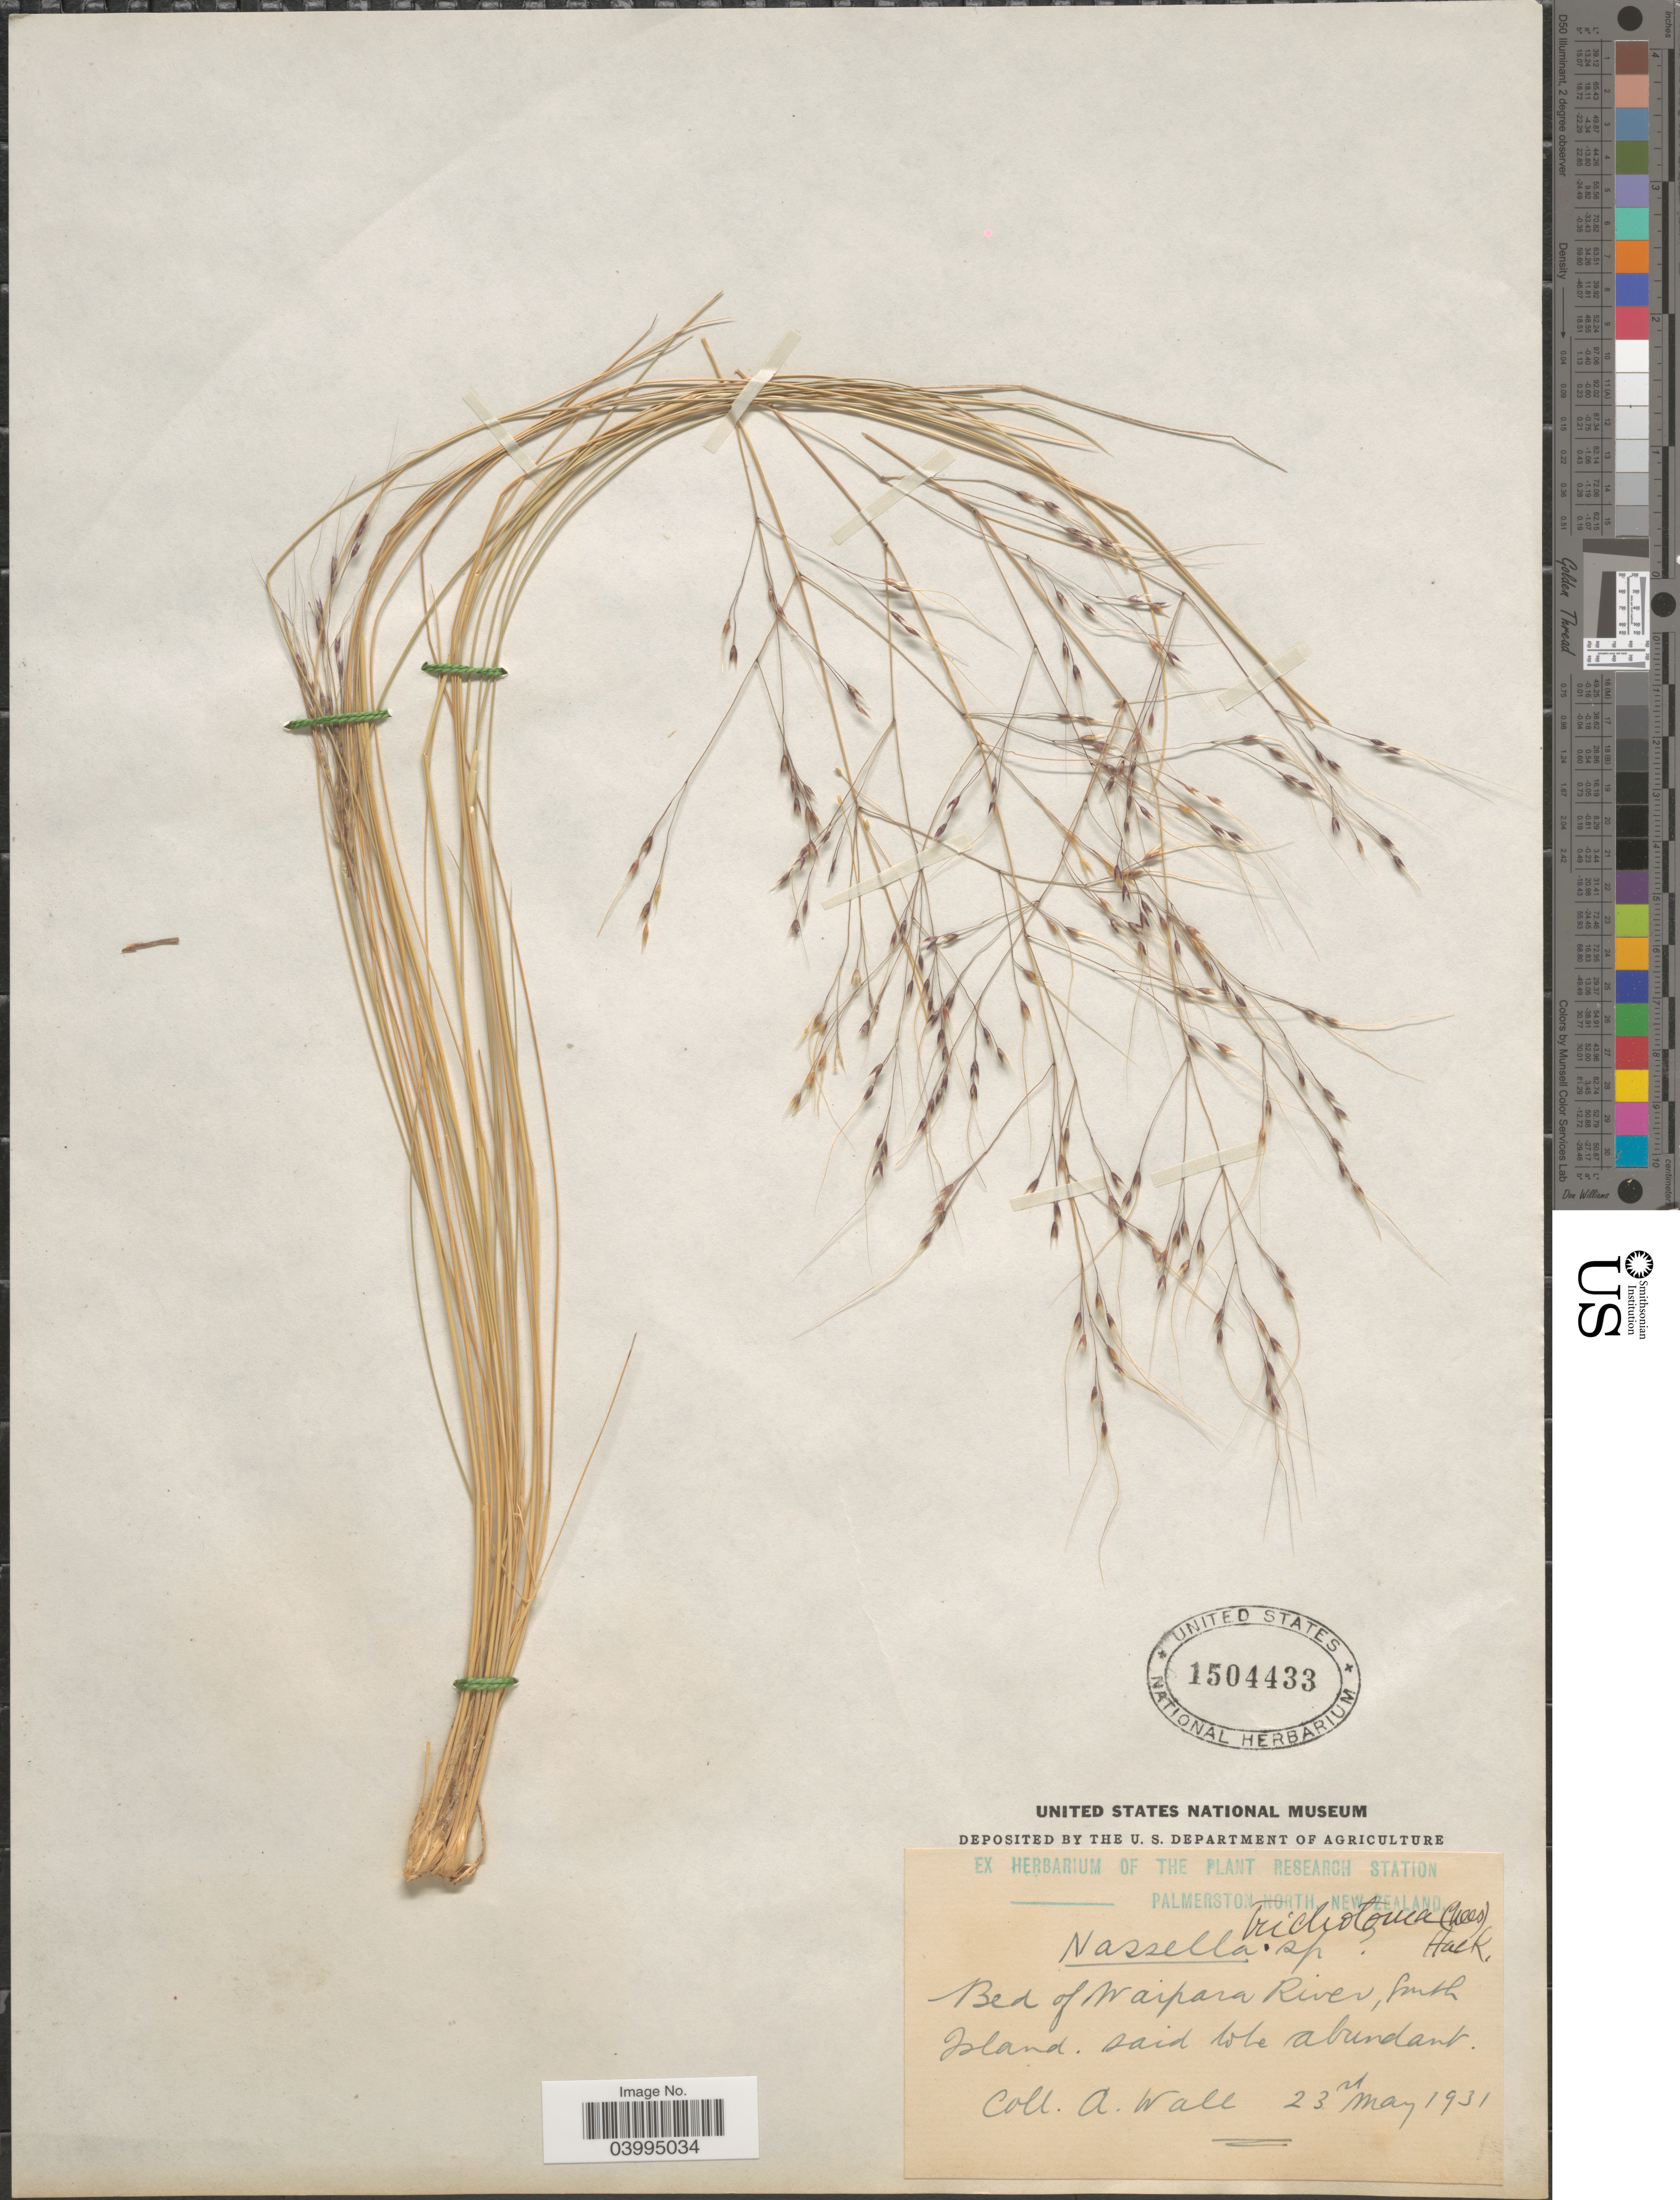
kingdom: Plantae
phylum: Tracheophyta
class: Liliopsida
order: Poales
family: Poaceae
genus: Nassella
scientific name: Nassella trichotoma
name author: (Ness) Hack. ex Arechav.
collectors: A. Wall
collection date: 1931-05-23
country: New Zealand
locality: Bed of Waipara River, South Island.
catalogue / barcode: US 1504433